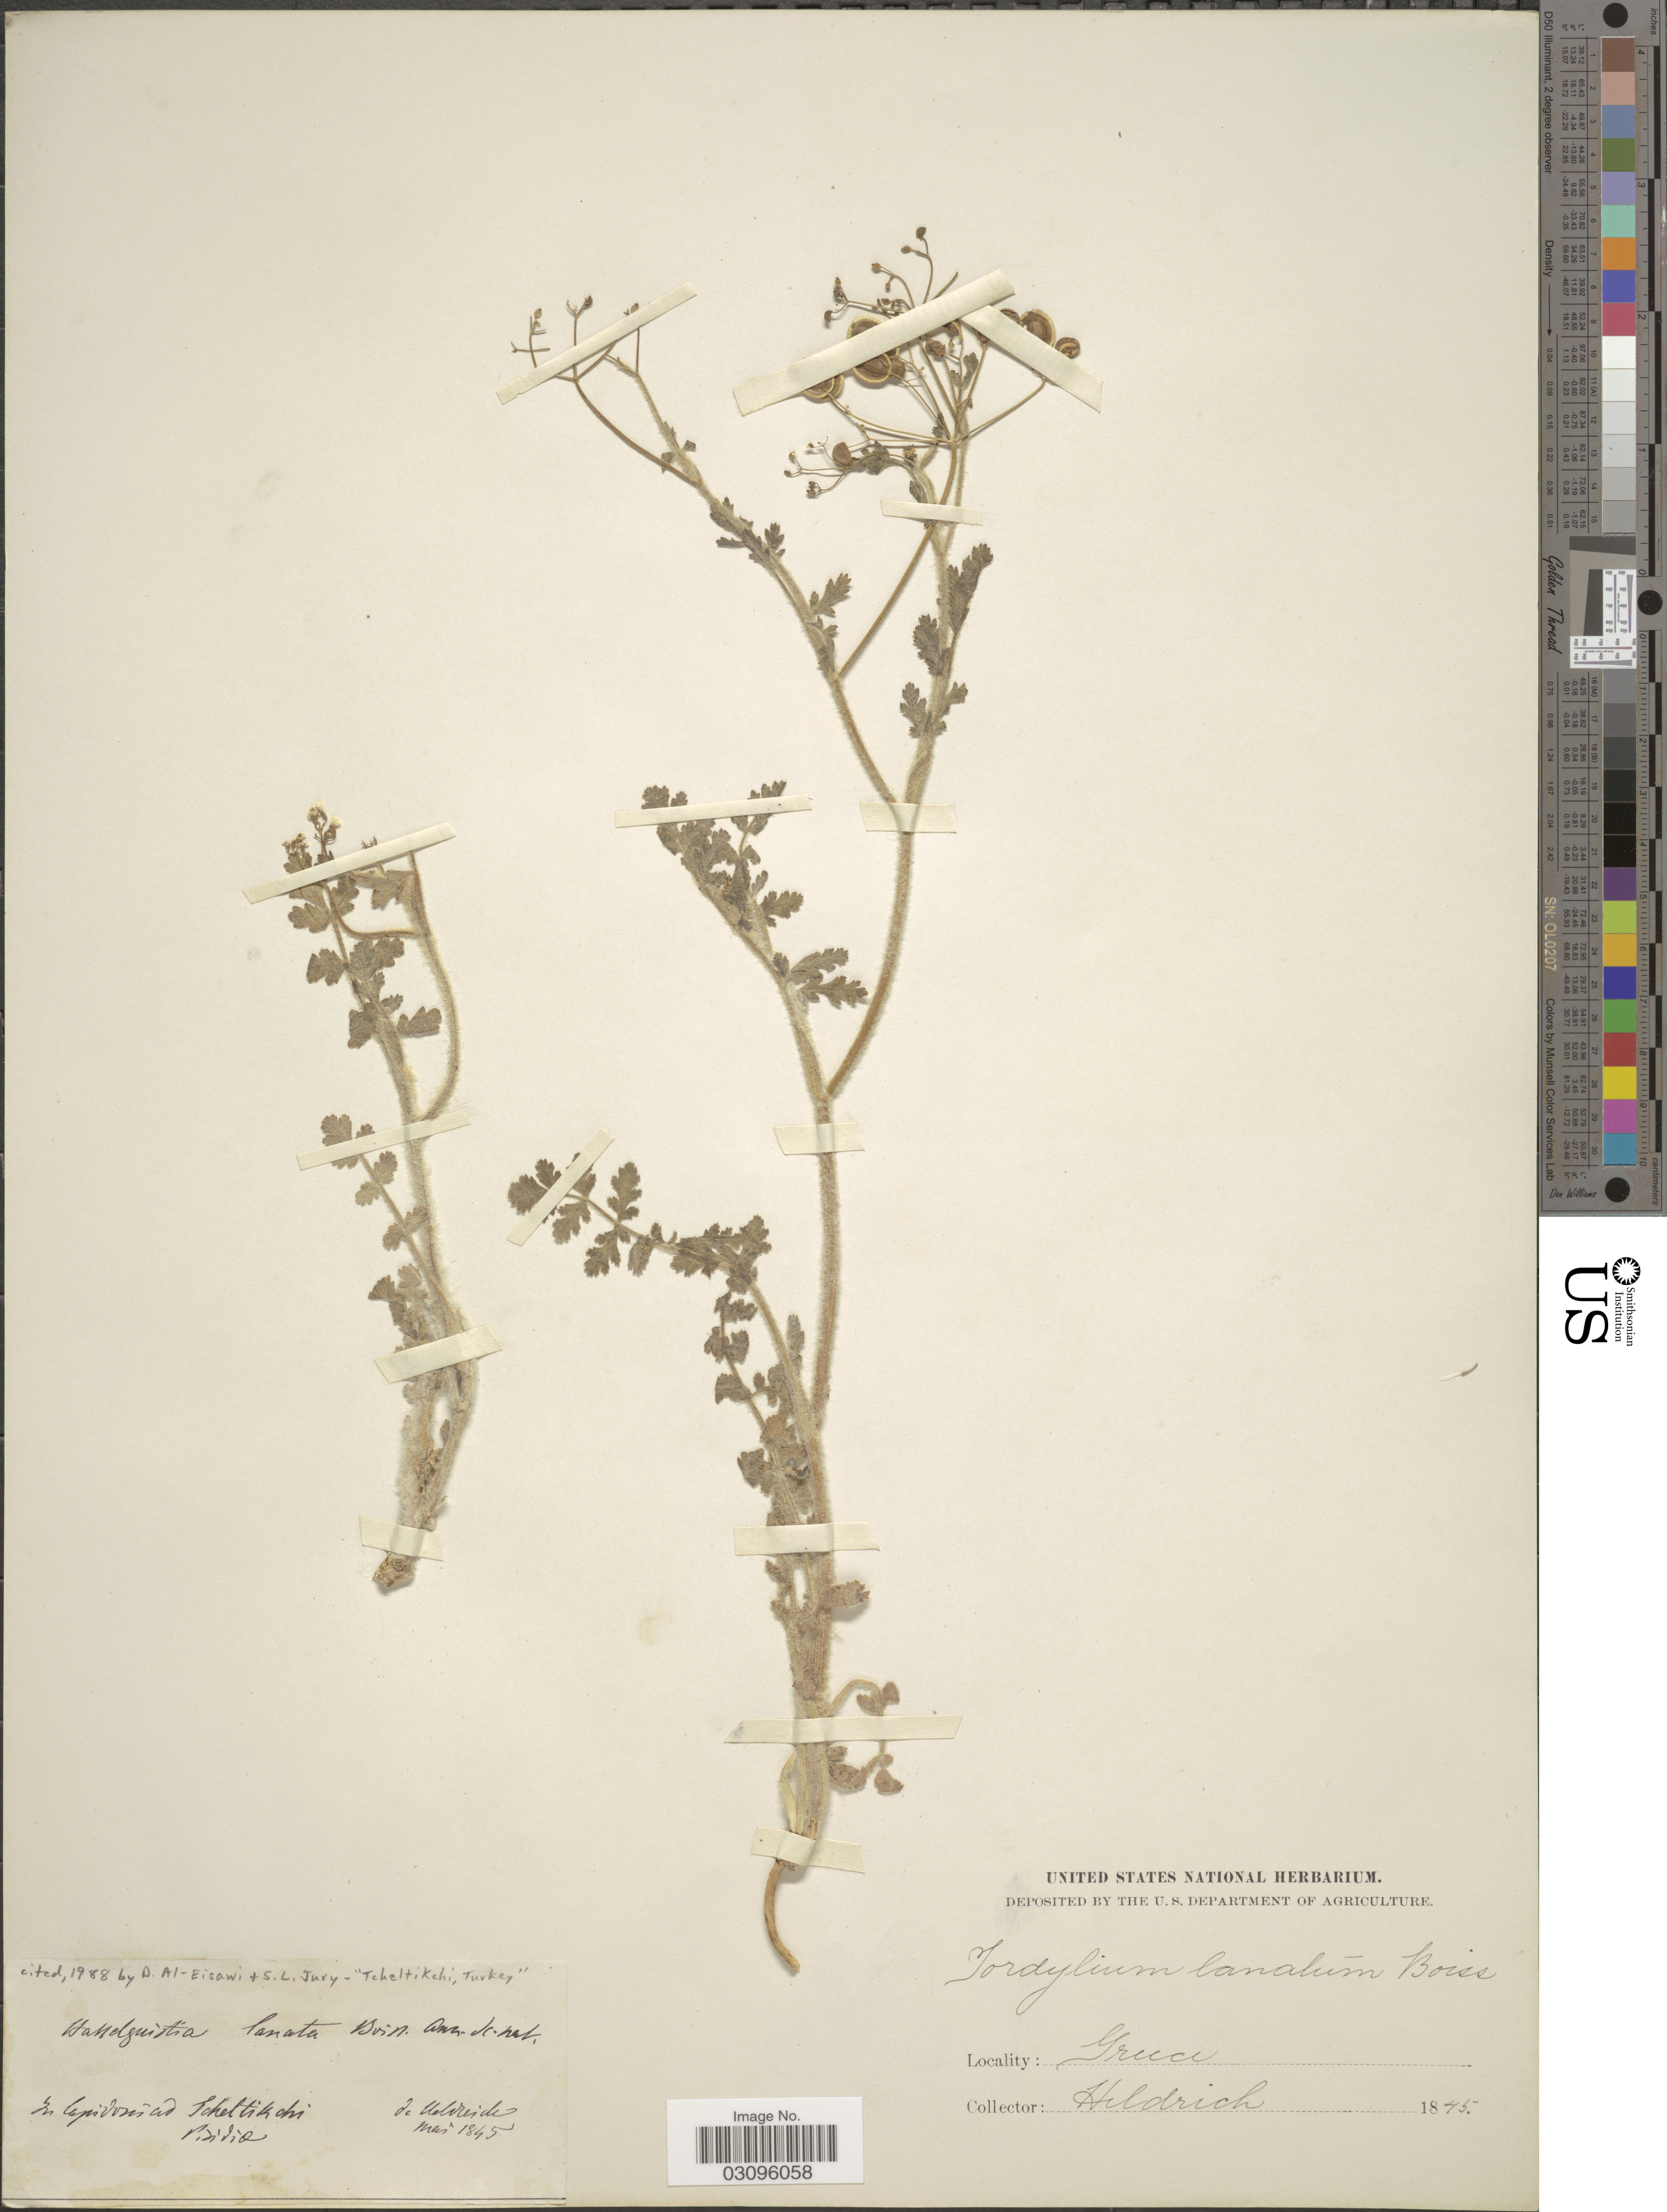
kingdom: Plantae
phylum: Tracheophyta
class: Magnoliopsida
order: Apiales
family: Apiaceae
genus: Tordylium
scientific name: Tordylium lanatum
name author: (Boiss.) Boiss.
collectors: -. De Heldreich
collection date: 1845-05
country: Turkey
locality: Tcheltikchi Pisidia.